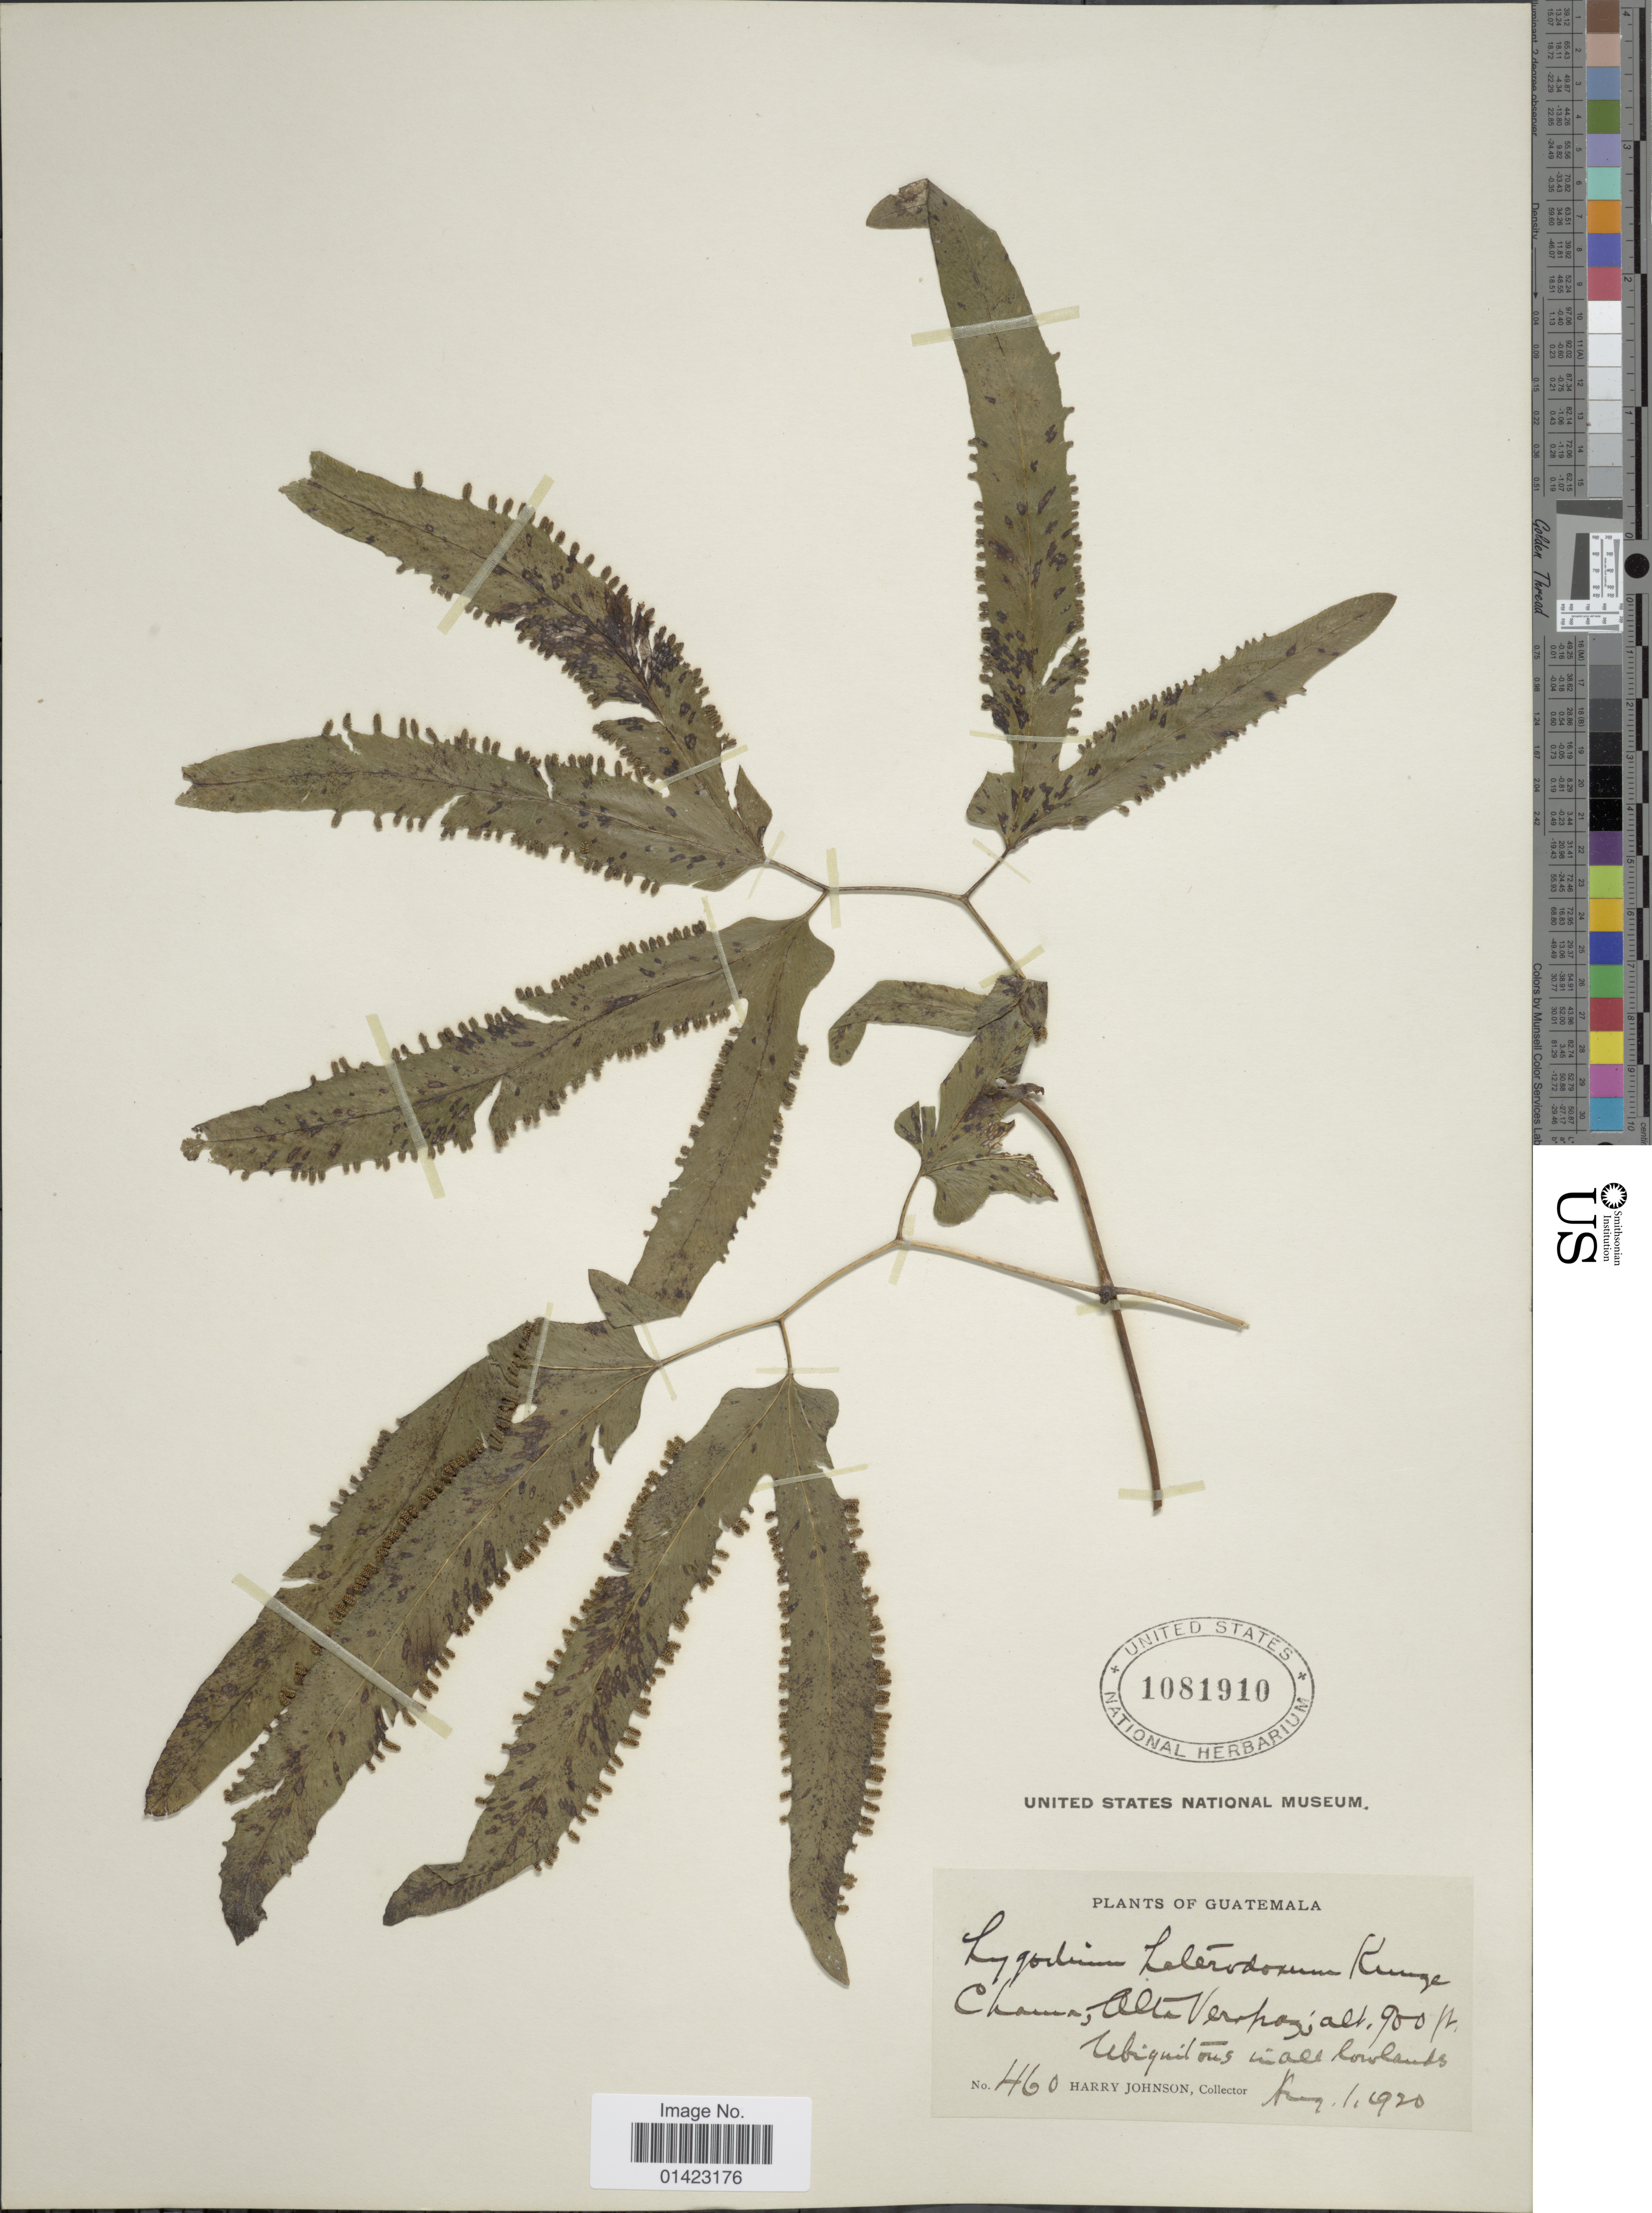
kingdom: Plantae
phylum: Tracheophyta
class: Polypodiopsida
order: Schizaeales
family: Lygodiaceae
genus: Lygodium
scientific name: Lygodium heterodoxum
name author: Kunze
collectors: H. Johnson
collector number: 460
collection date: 1920-08-01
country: Guatemala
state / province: Alta Verapaz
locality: Chama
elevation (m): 274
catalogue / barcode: US 1081910